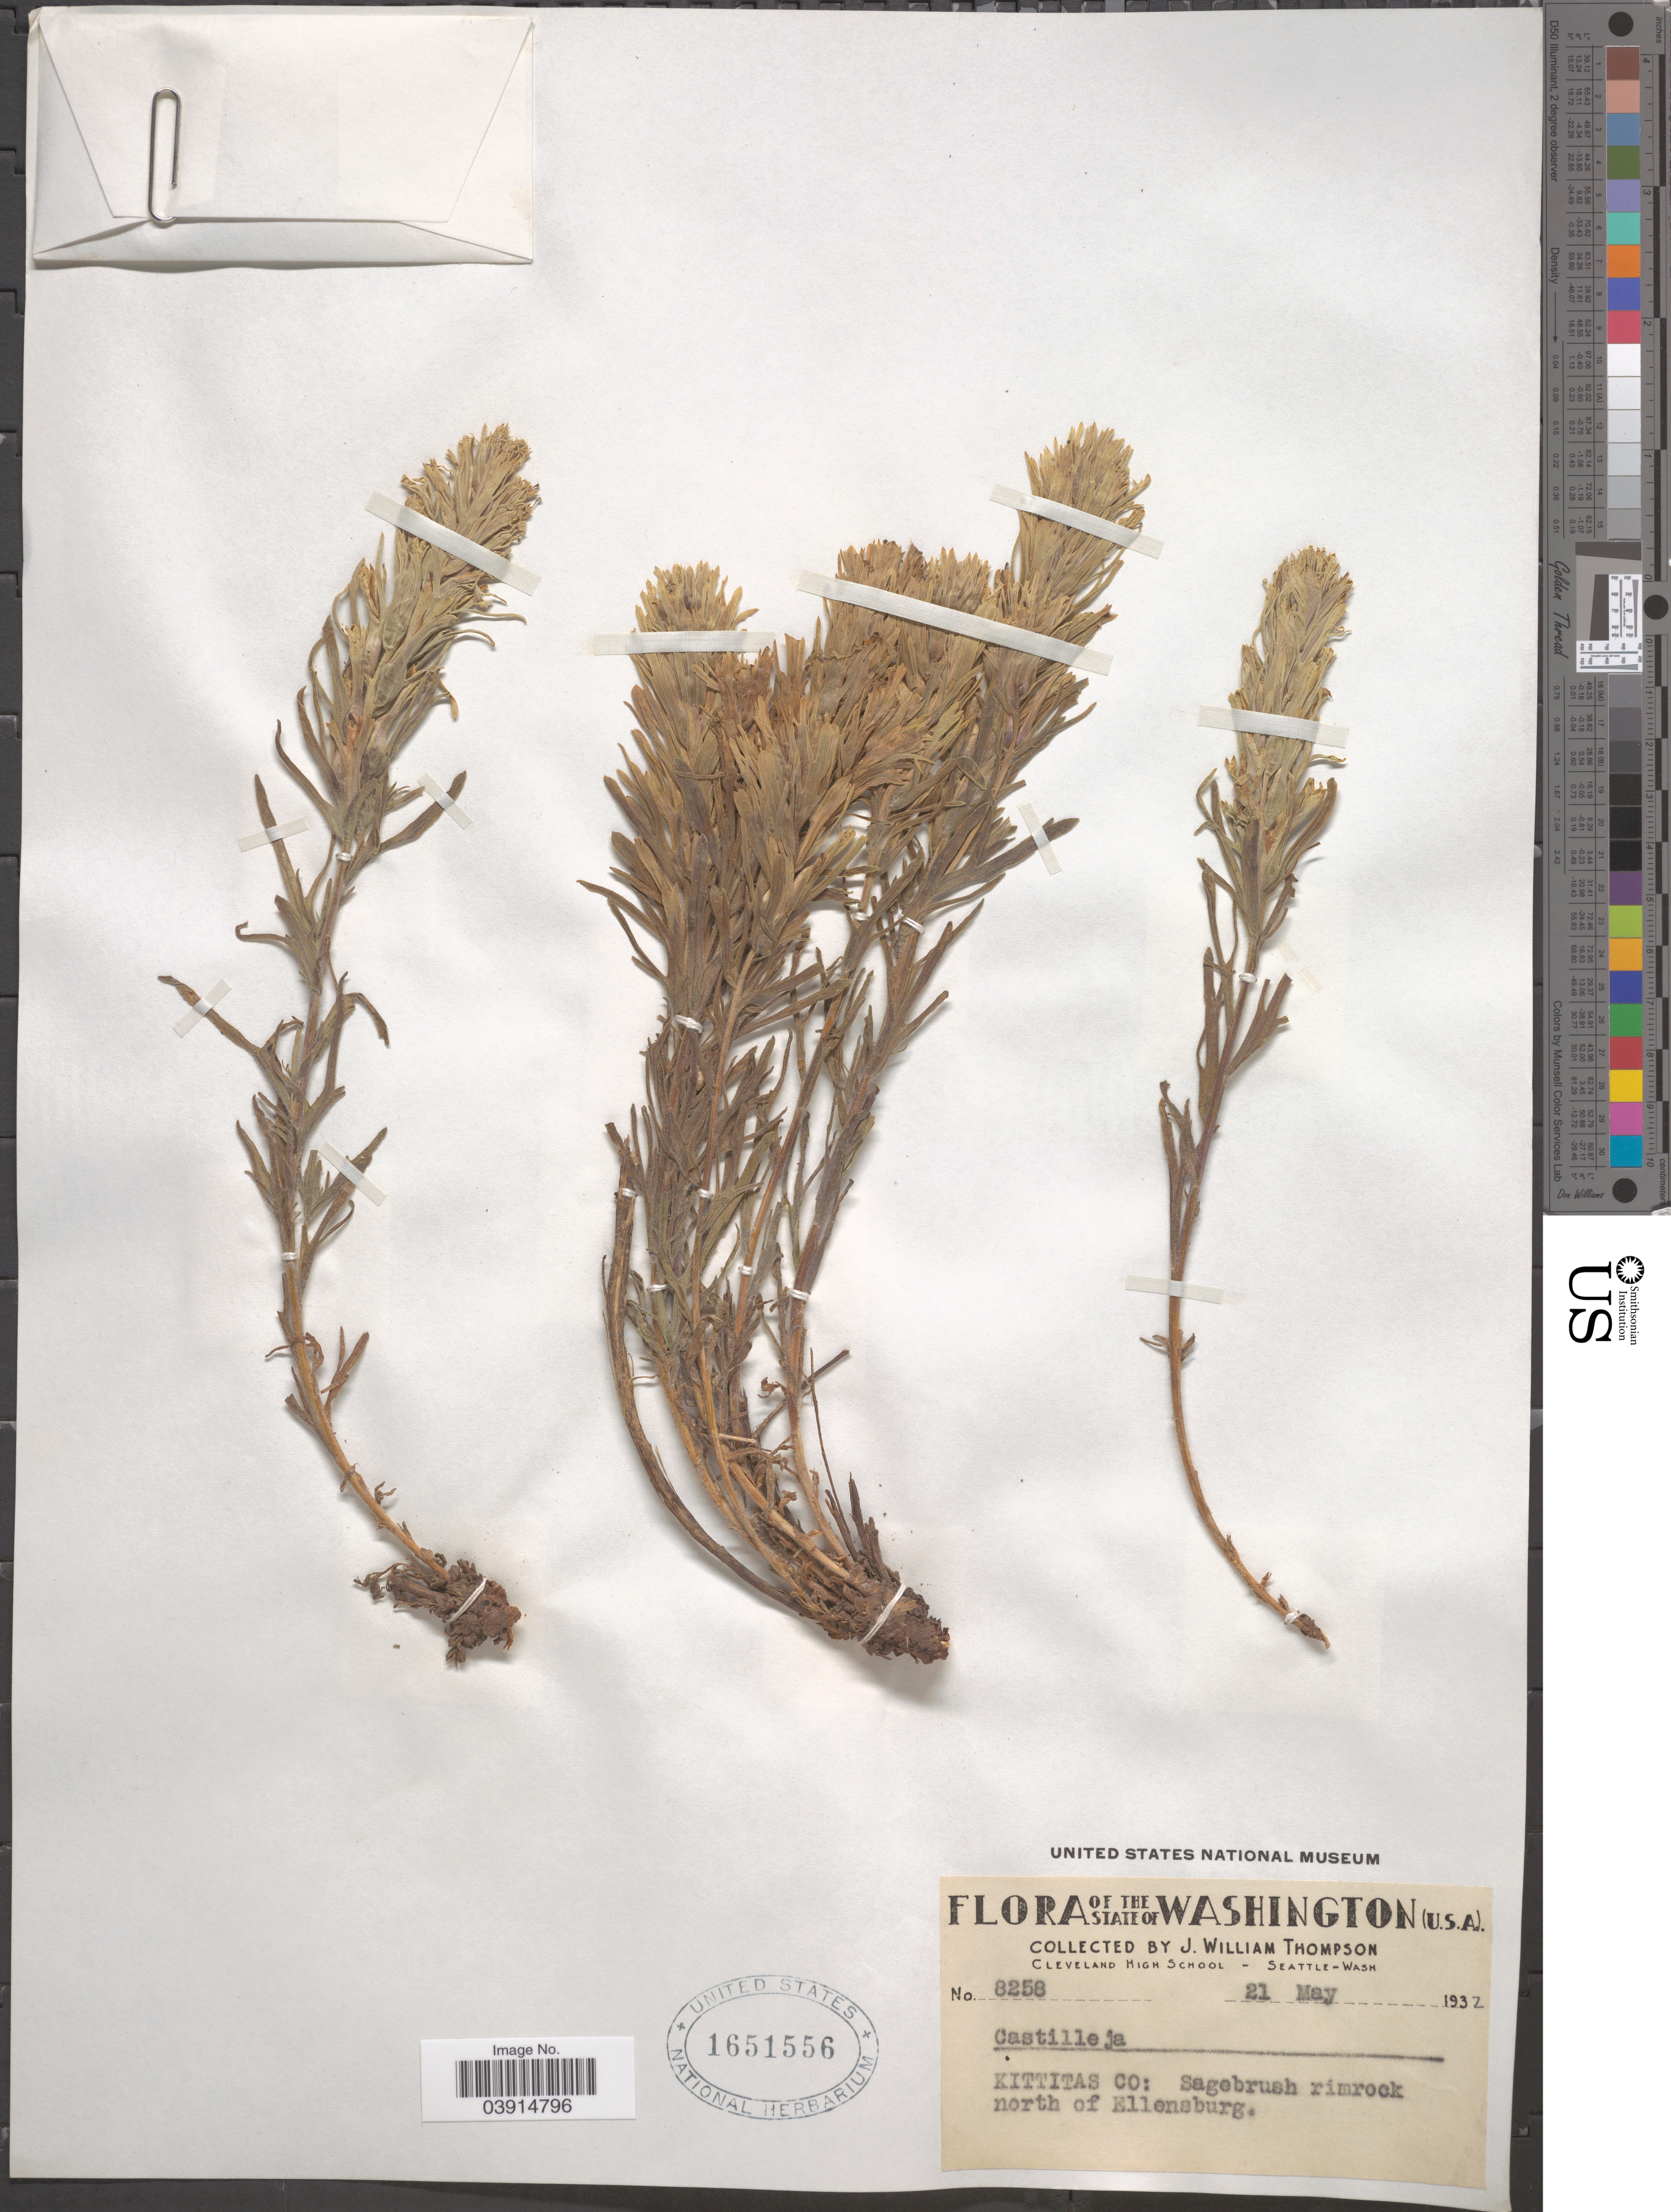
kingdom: Plantae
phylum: Tracheophyta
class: Magnoliopsida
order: Lamiales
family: Orobanchaceae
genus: Castilleja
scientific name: Castilleja sp.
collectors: J. W. Thompson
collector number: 8258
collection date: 1932-05-21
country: United States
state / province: Washington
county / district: Kittitas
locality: Kittitas Co: Sagebrush rimrock north of Ellensburg.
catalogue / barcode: US 1651556